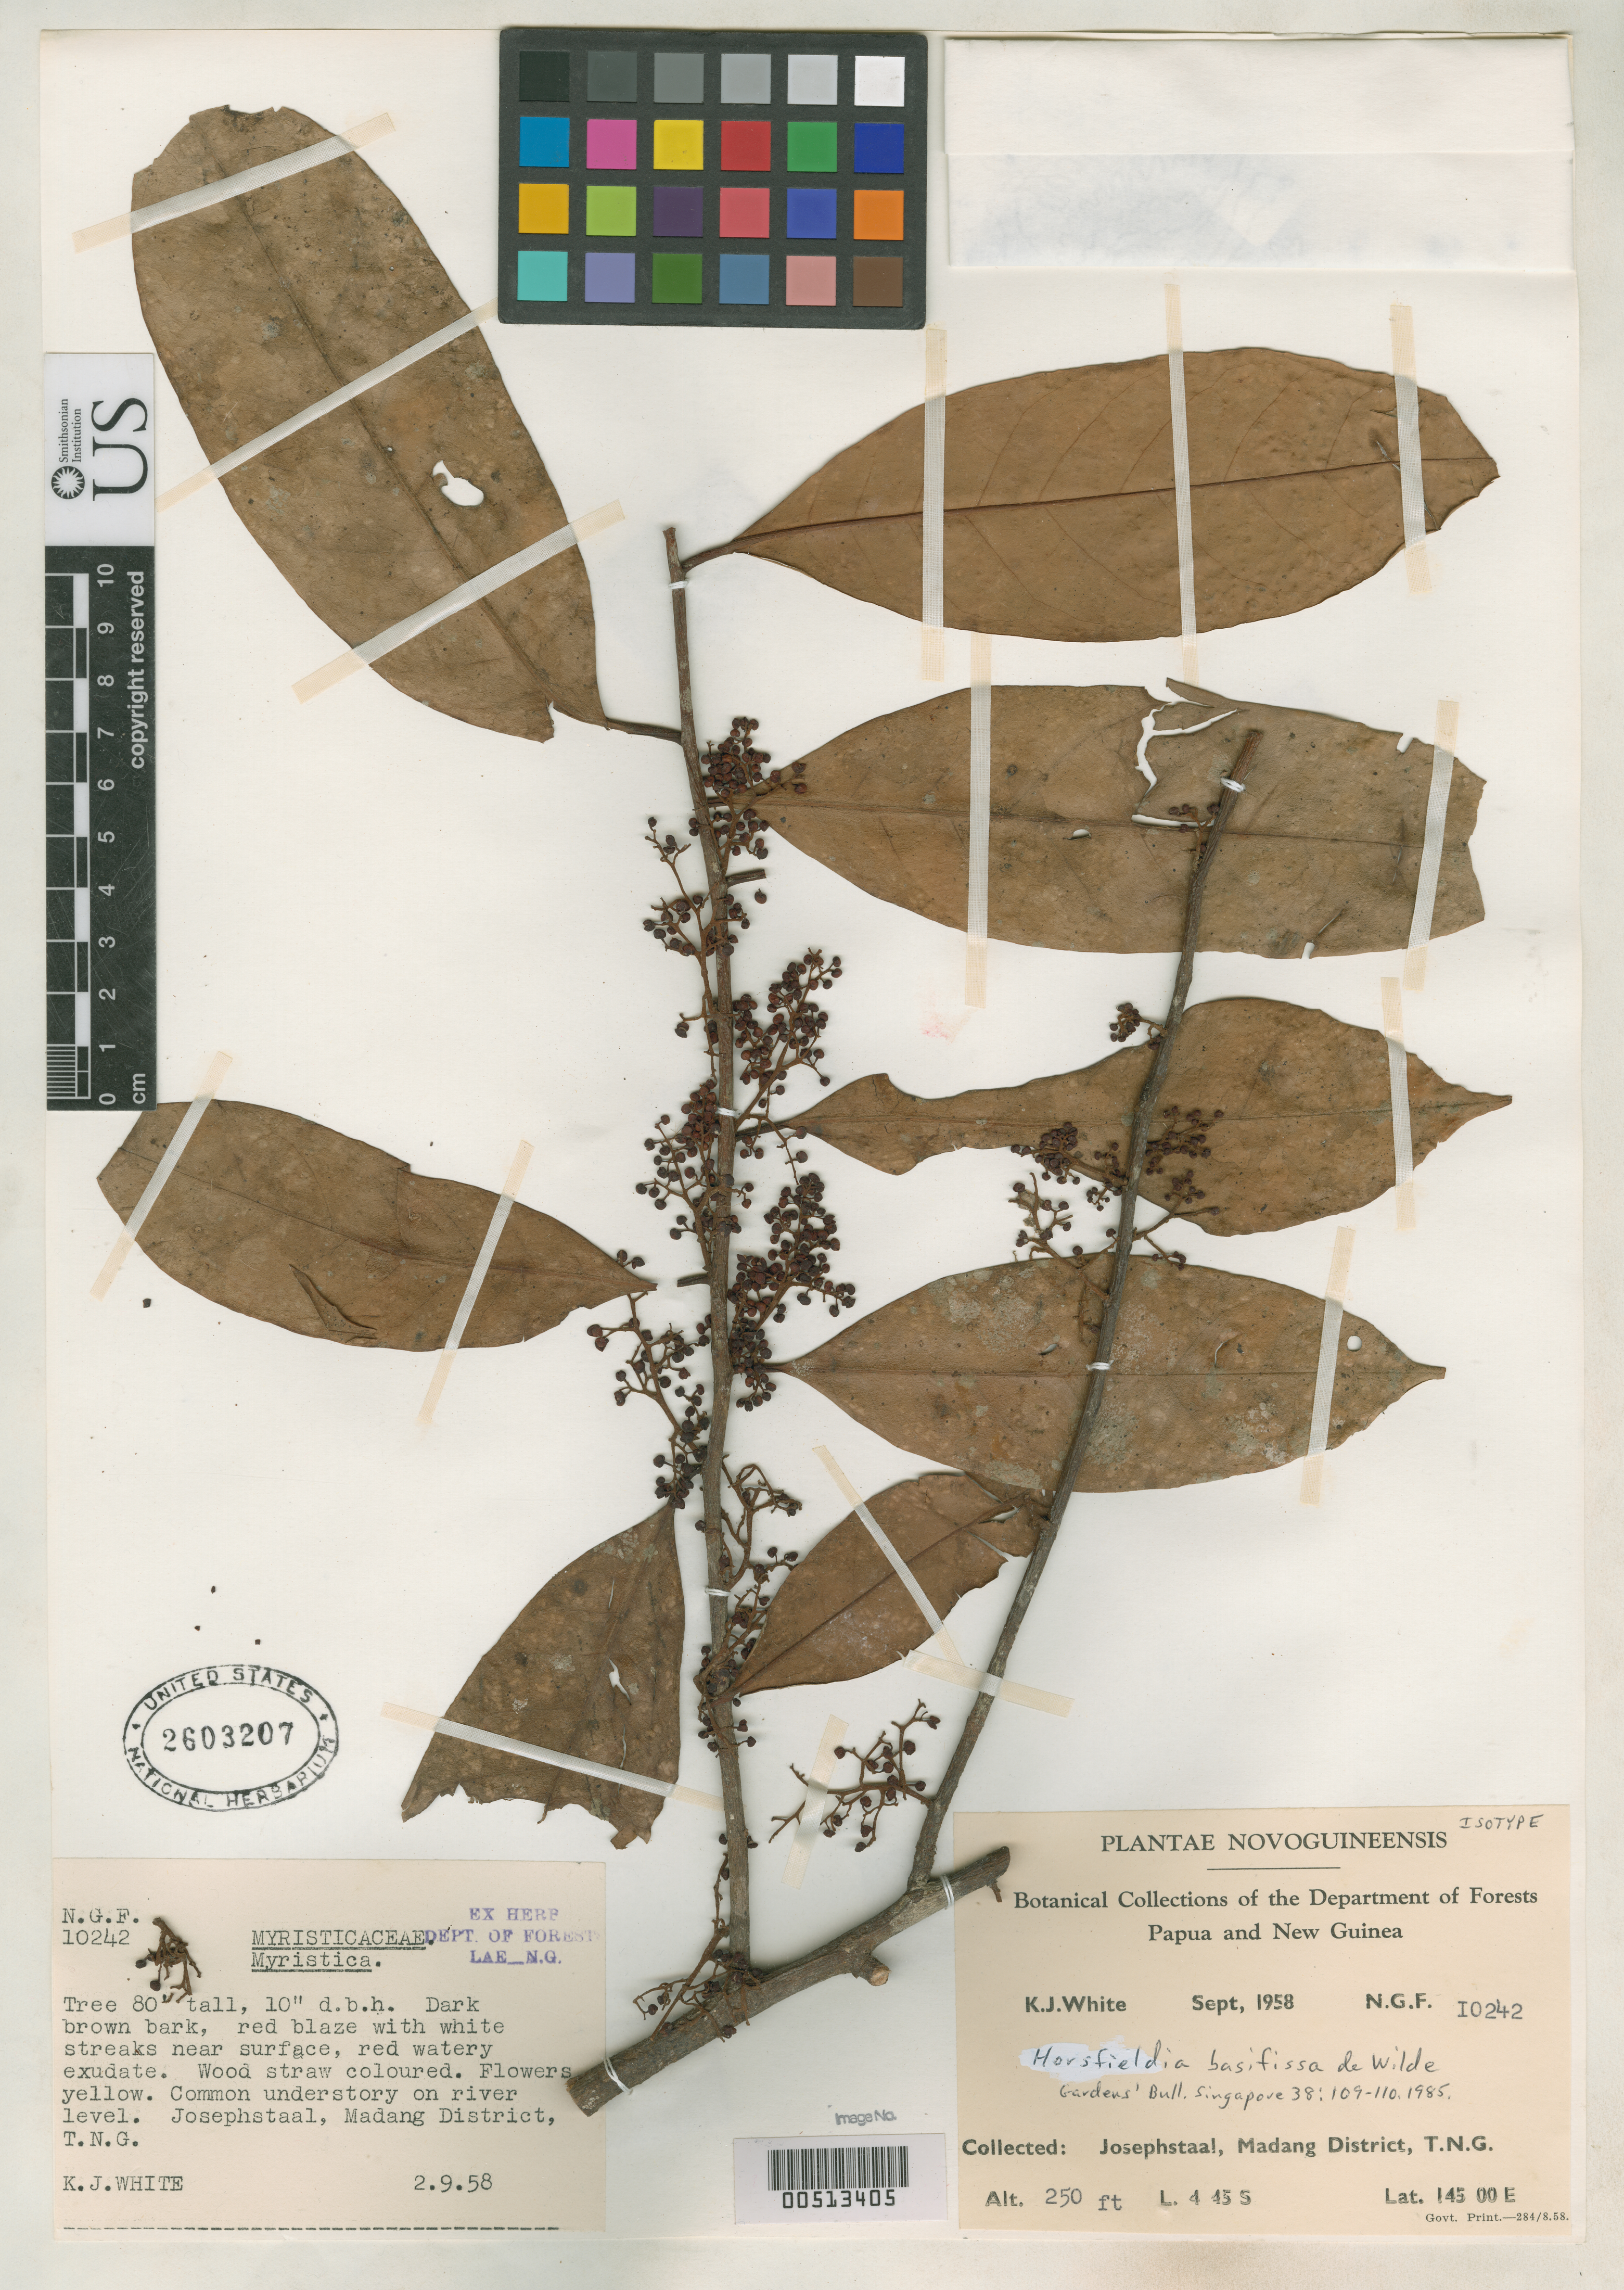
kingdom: Plantae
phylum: Tracheophyta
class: Magnoliopsida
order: Magnoliales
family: Myristicaceae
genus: Horsfieldia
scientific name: Horsfieldia basifissa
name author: W.J. de Wilde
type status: Isotype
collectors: K. J. White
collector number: NGF 10242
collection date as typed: Sep 1958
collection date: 1958-09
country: Papua New Guinea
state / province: Madang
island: New Guinea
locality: Josephstaal.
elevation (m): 76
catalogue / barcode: US 2603207